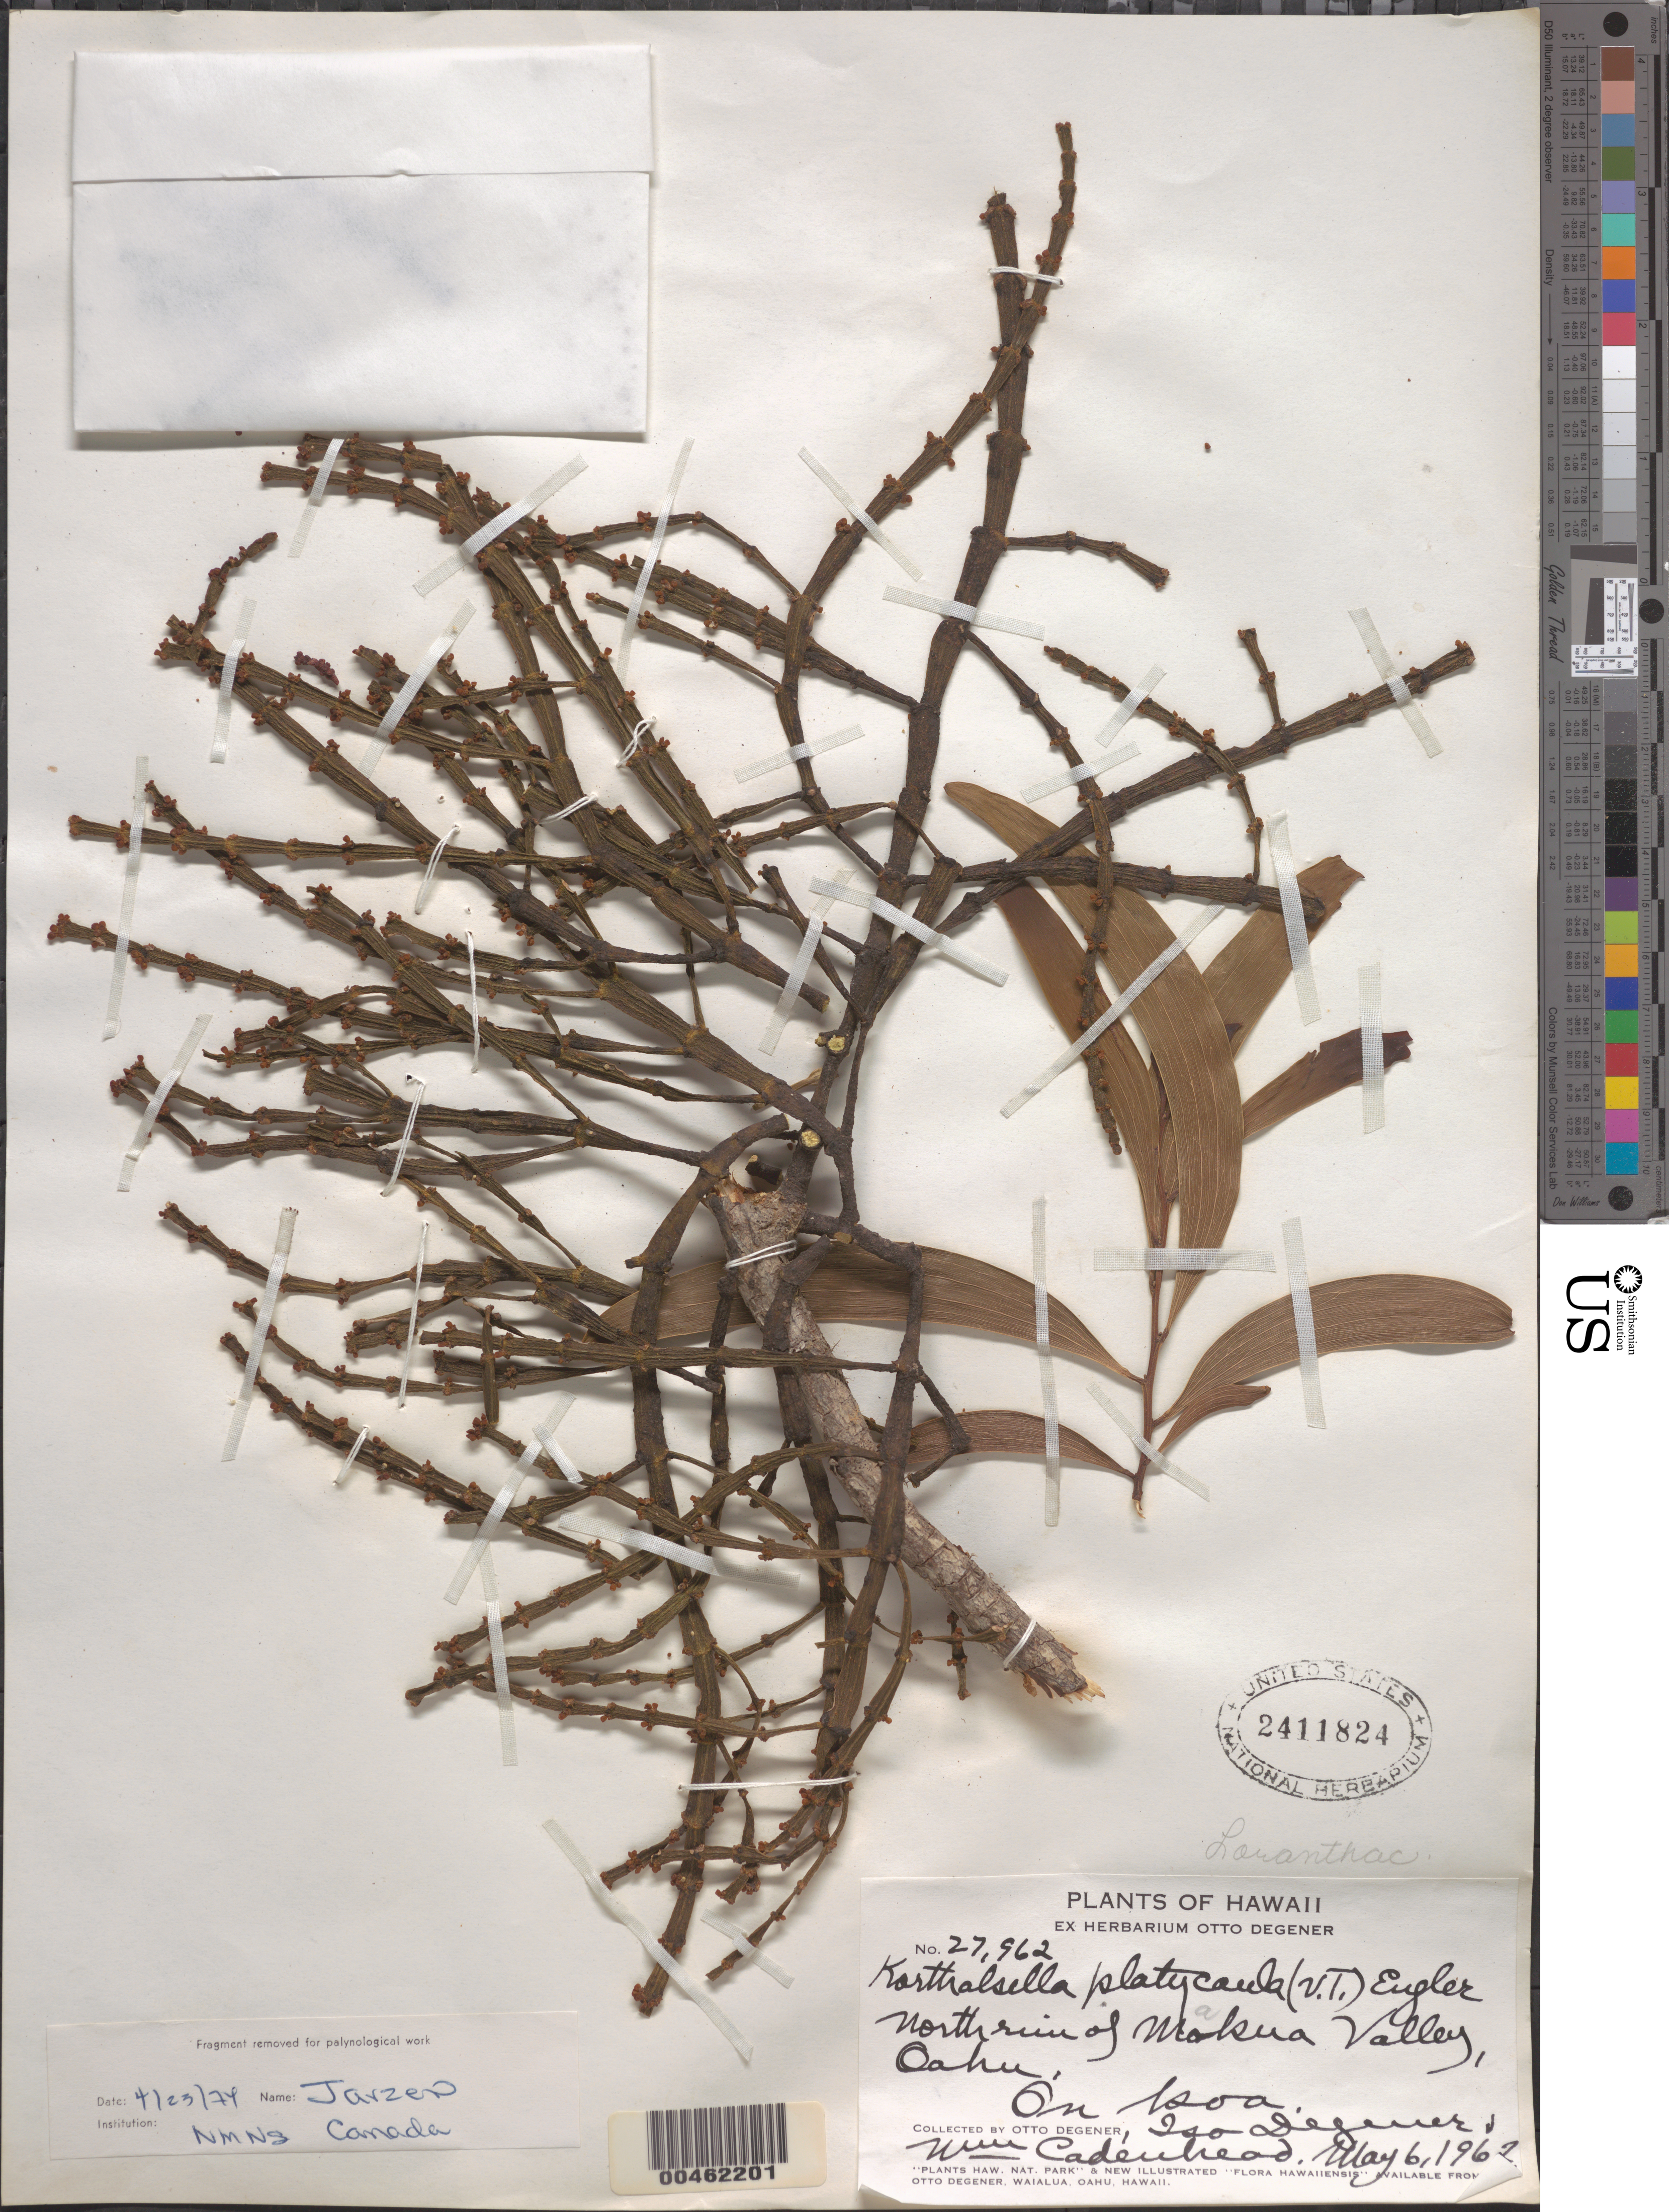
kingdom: Plantae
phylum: Tracheophyta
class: Magnoliopsida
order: Santalales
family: Viscaceae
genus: Korthalsella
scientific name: Korthalsella platycaula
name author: (Tiegh.) Engl.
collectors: O. Degener, I. Degener & W. Cadenhead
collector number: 27962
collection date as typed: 6 May 196?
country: United States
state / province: Hawaii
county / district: Honolulu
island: Oahu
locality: N rim of Makua Valley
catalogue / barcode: US 2411824